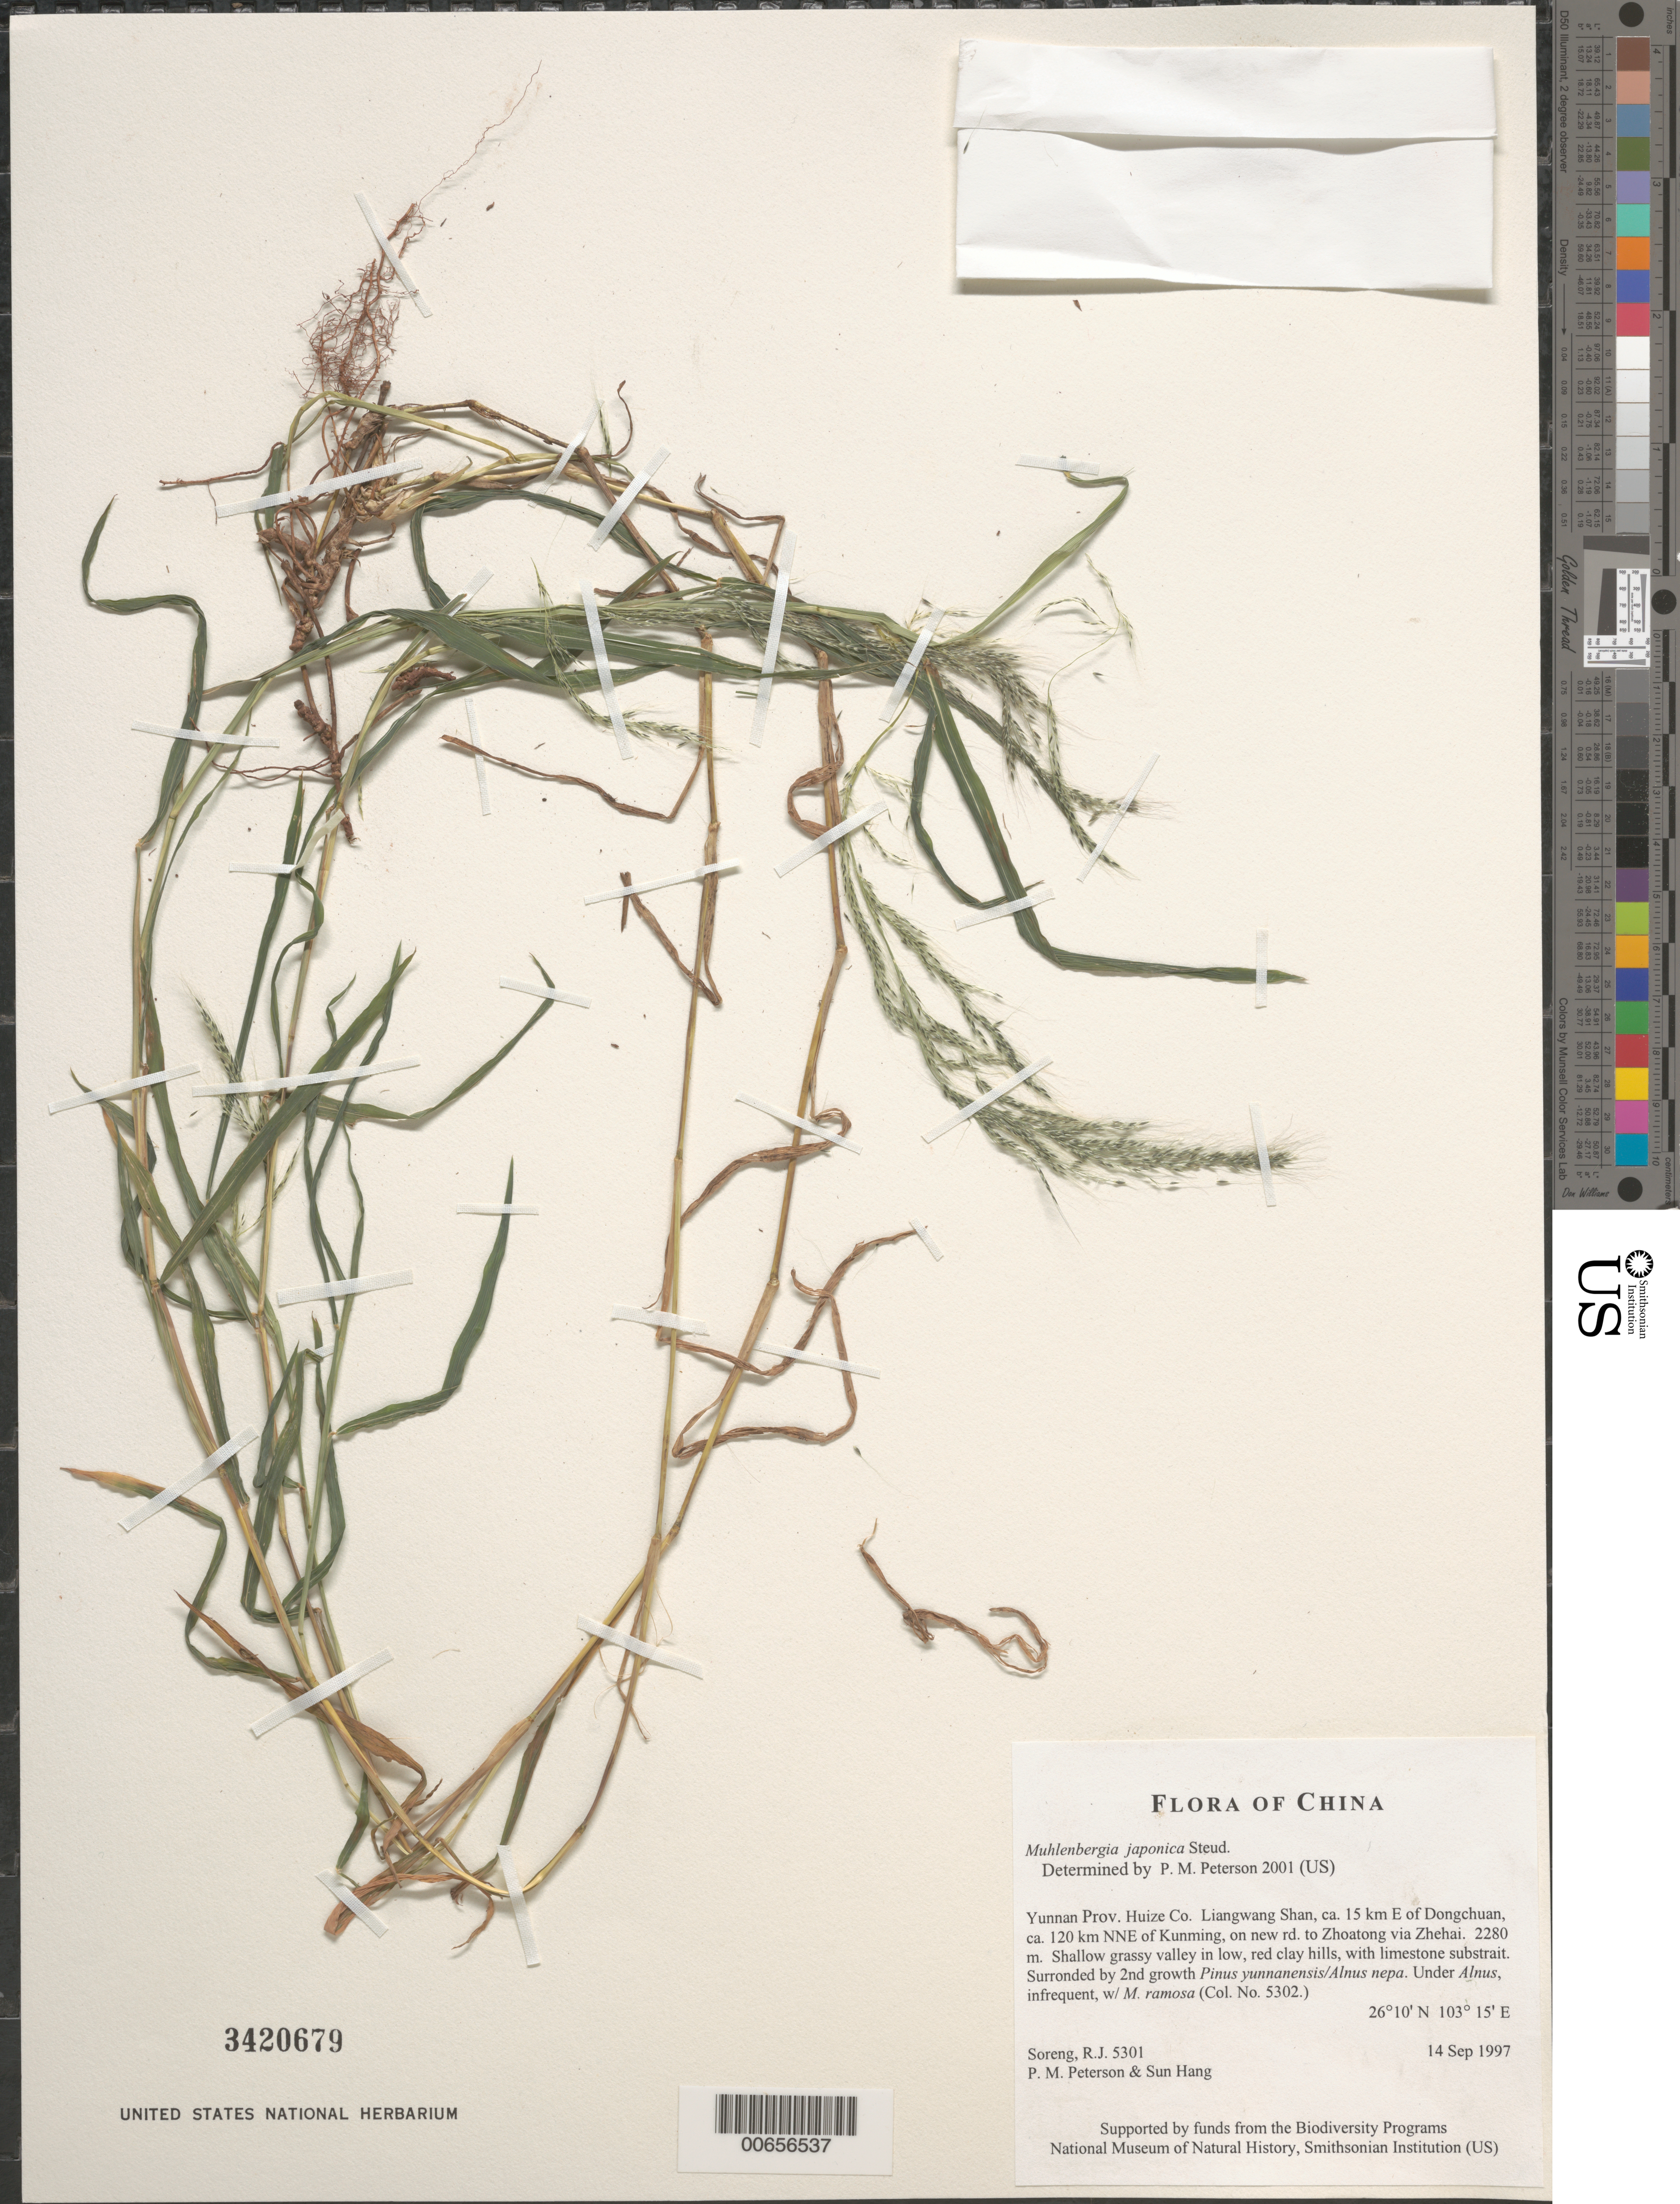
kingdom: Plantae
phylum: Tracheophyta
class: Liliopsida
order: Poales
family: Poaceae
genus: Muhlenbergia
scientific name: Muhlenbergia japonica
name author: Steud.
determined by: Peterson, Paul M., (BOT), Smithsonian Institution - National Museum of Natural History (UNITED STATES)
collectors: R. J. Soreng, P. M. Peterson & Sun Hang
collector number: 5301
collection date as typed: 14 Sep 1997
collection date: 1997-09-14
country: China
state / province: Yunnan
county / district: Huize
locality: Liangwang Shan, ca. 15 km E of Dongchuan, ca. 120 km NNE of Kunming, on new rd. to Zhoatong via Zhehai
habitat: Shallow grassy valley in low, red clay hills, with limestone substrait. Surronded by 2nd growth Pinus yunnanensis/Alnus nepa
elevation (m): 2280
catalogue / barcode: US 3420679